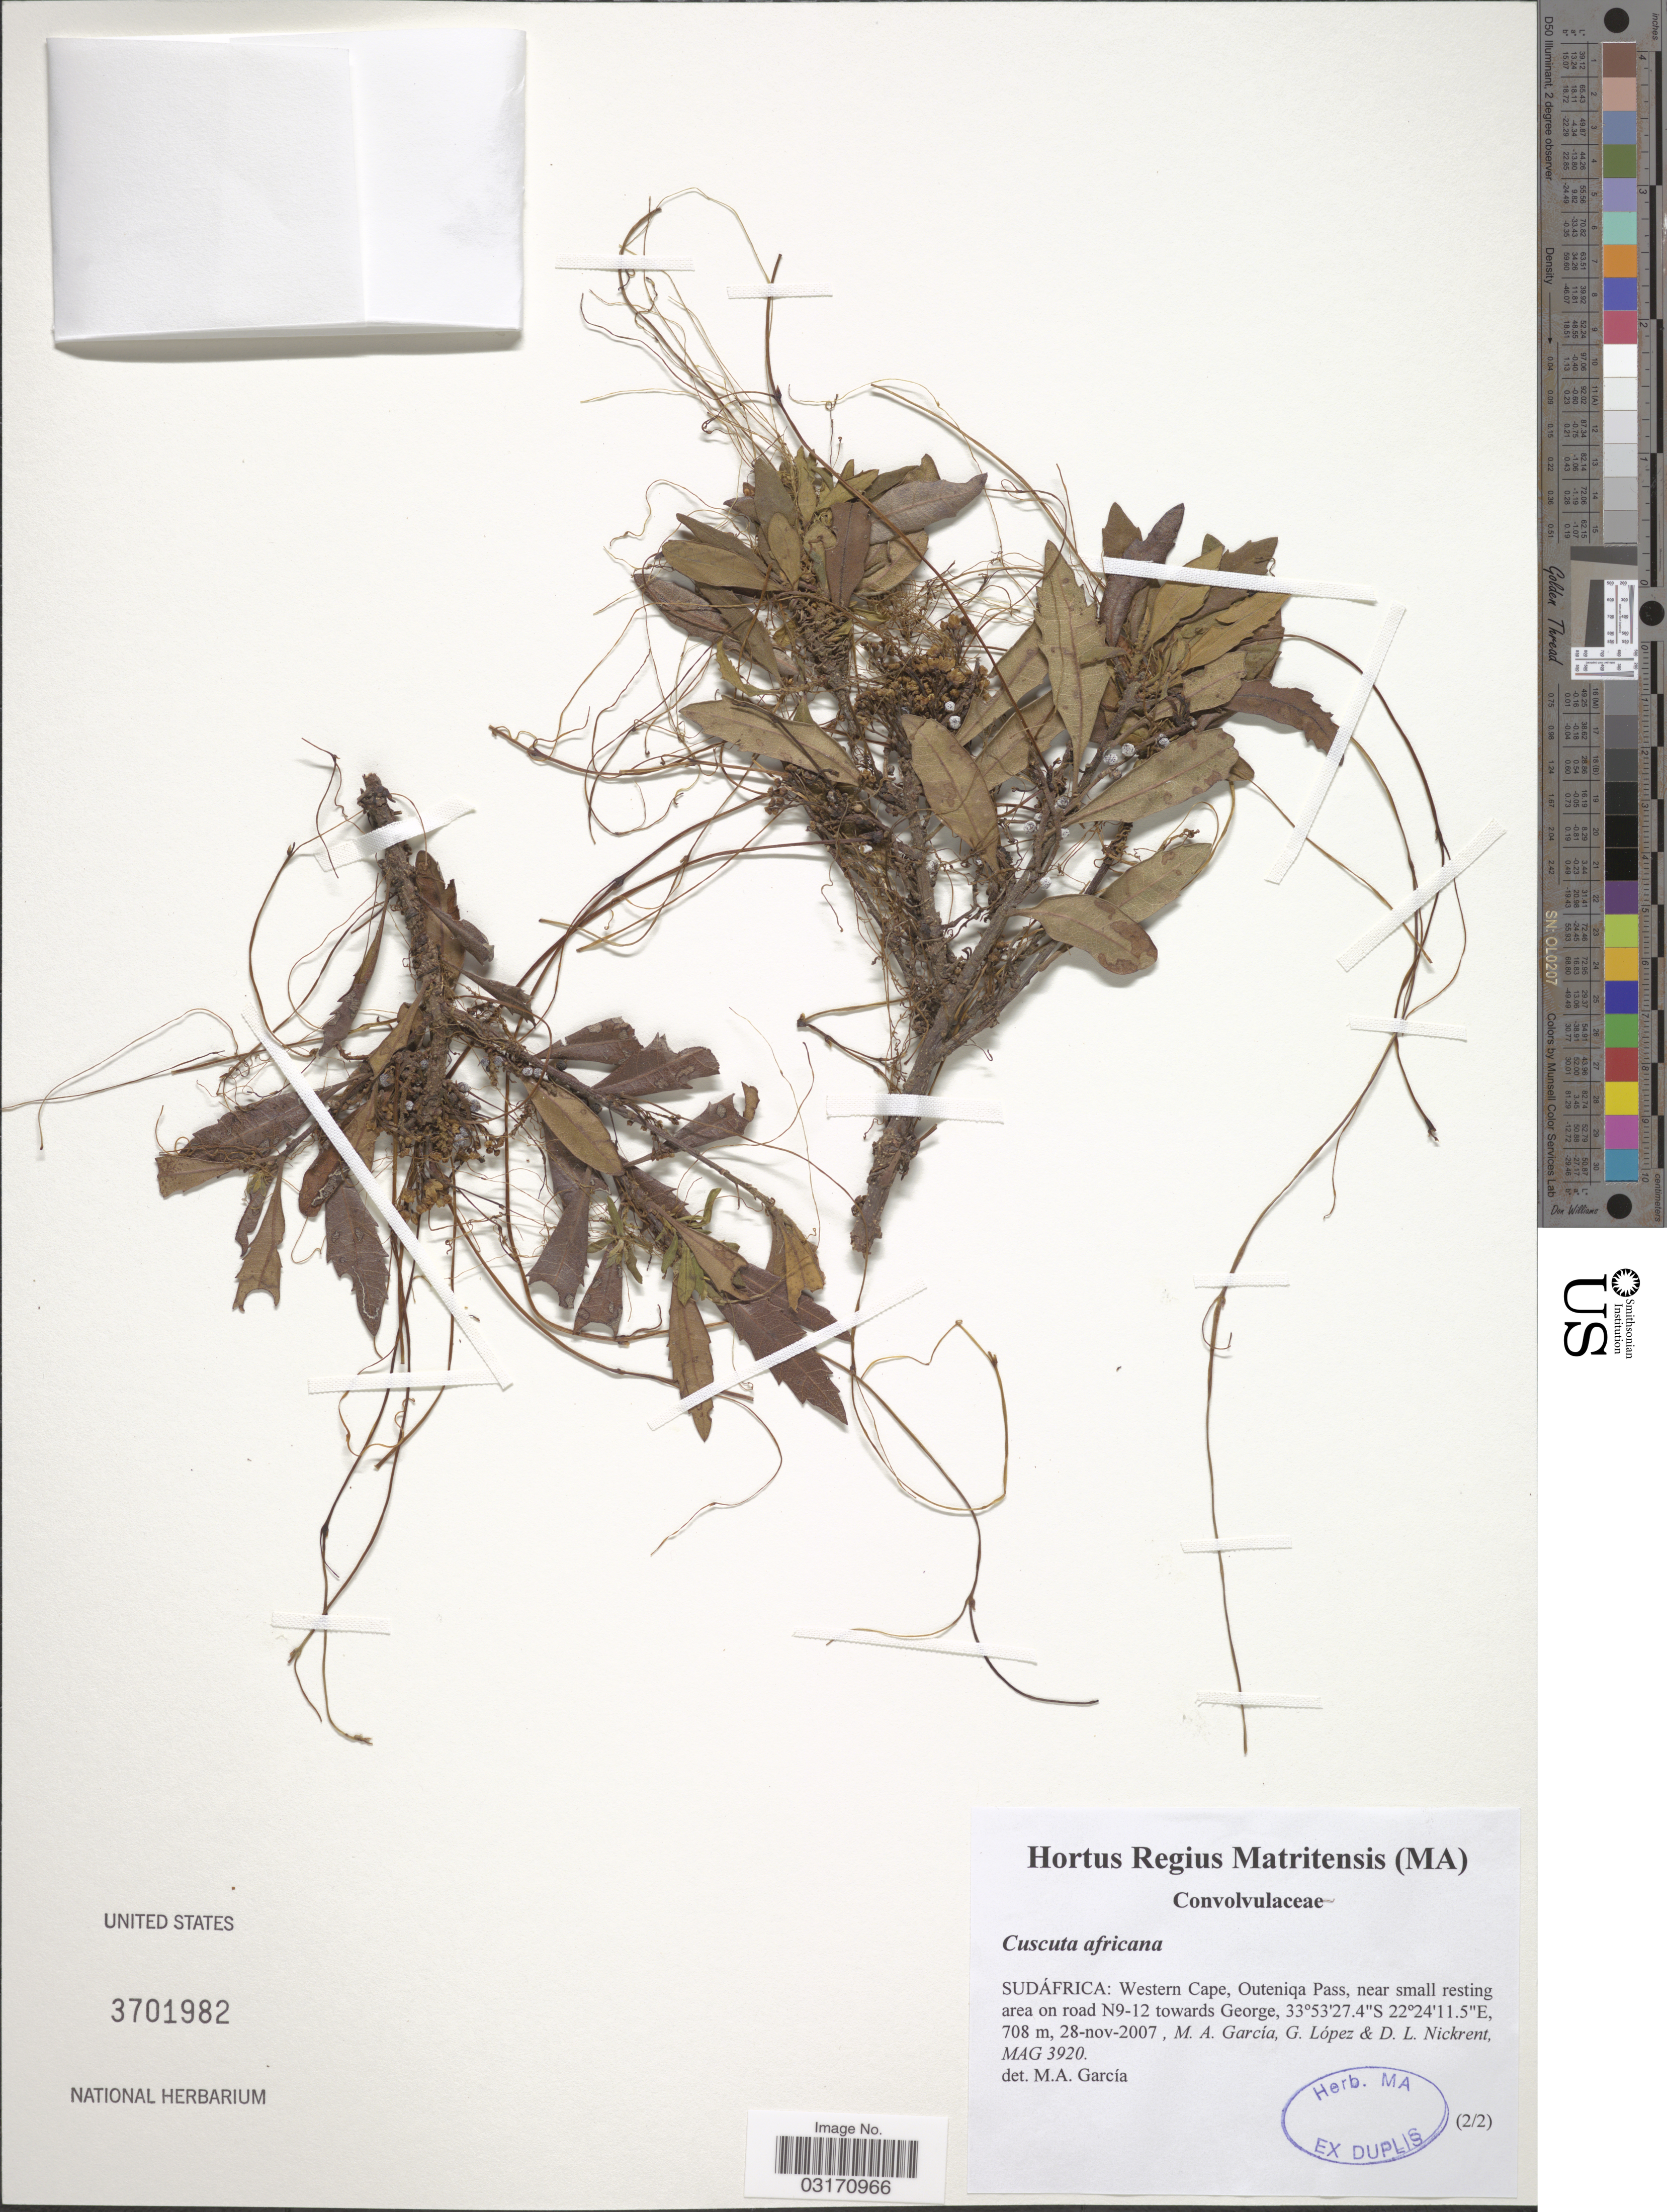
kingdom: Plantae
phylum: Tracheophyta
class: Magnoliopsida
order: Solanales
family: Convolvulaceae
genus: Cuscuta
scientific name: Cuscuta africana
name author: Willd.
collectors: M. A. García, G. López & D. Nickrent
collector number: MAG 3920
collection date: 2007-11-28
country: South Africa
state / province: Western Cape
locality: Outeniqa Pass, near small resting area on road N9-12 towards George.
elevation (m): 708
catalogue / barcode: US 3701982